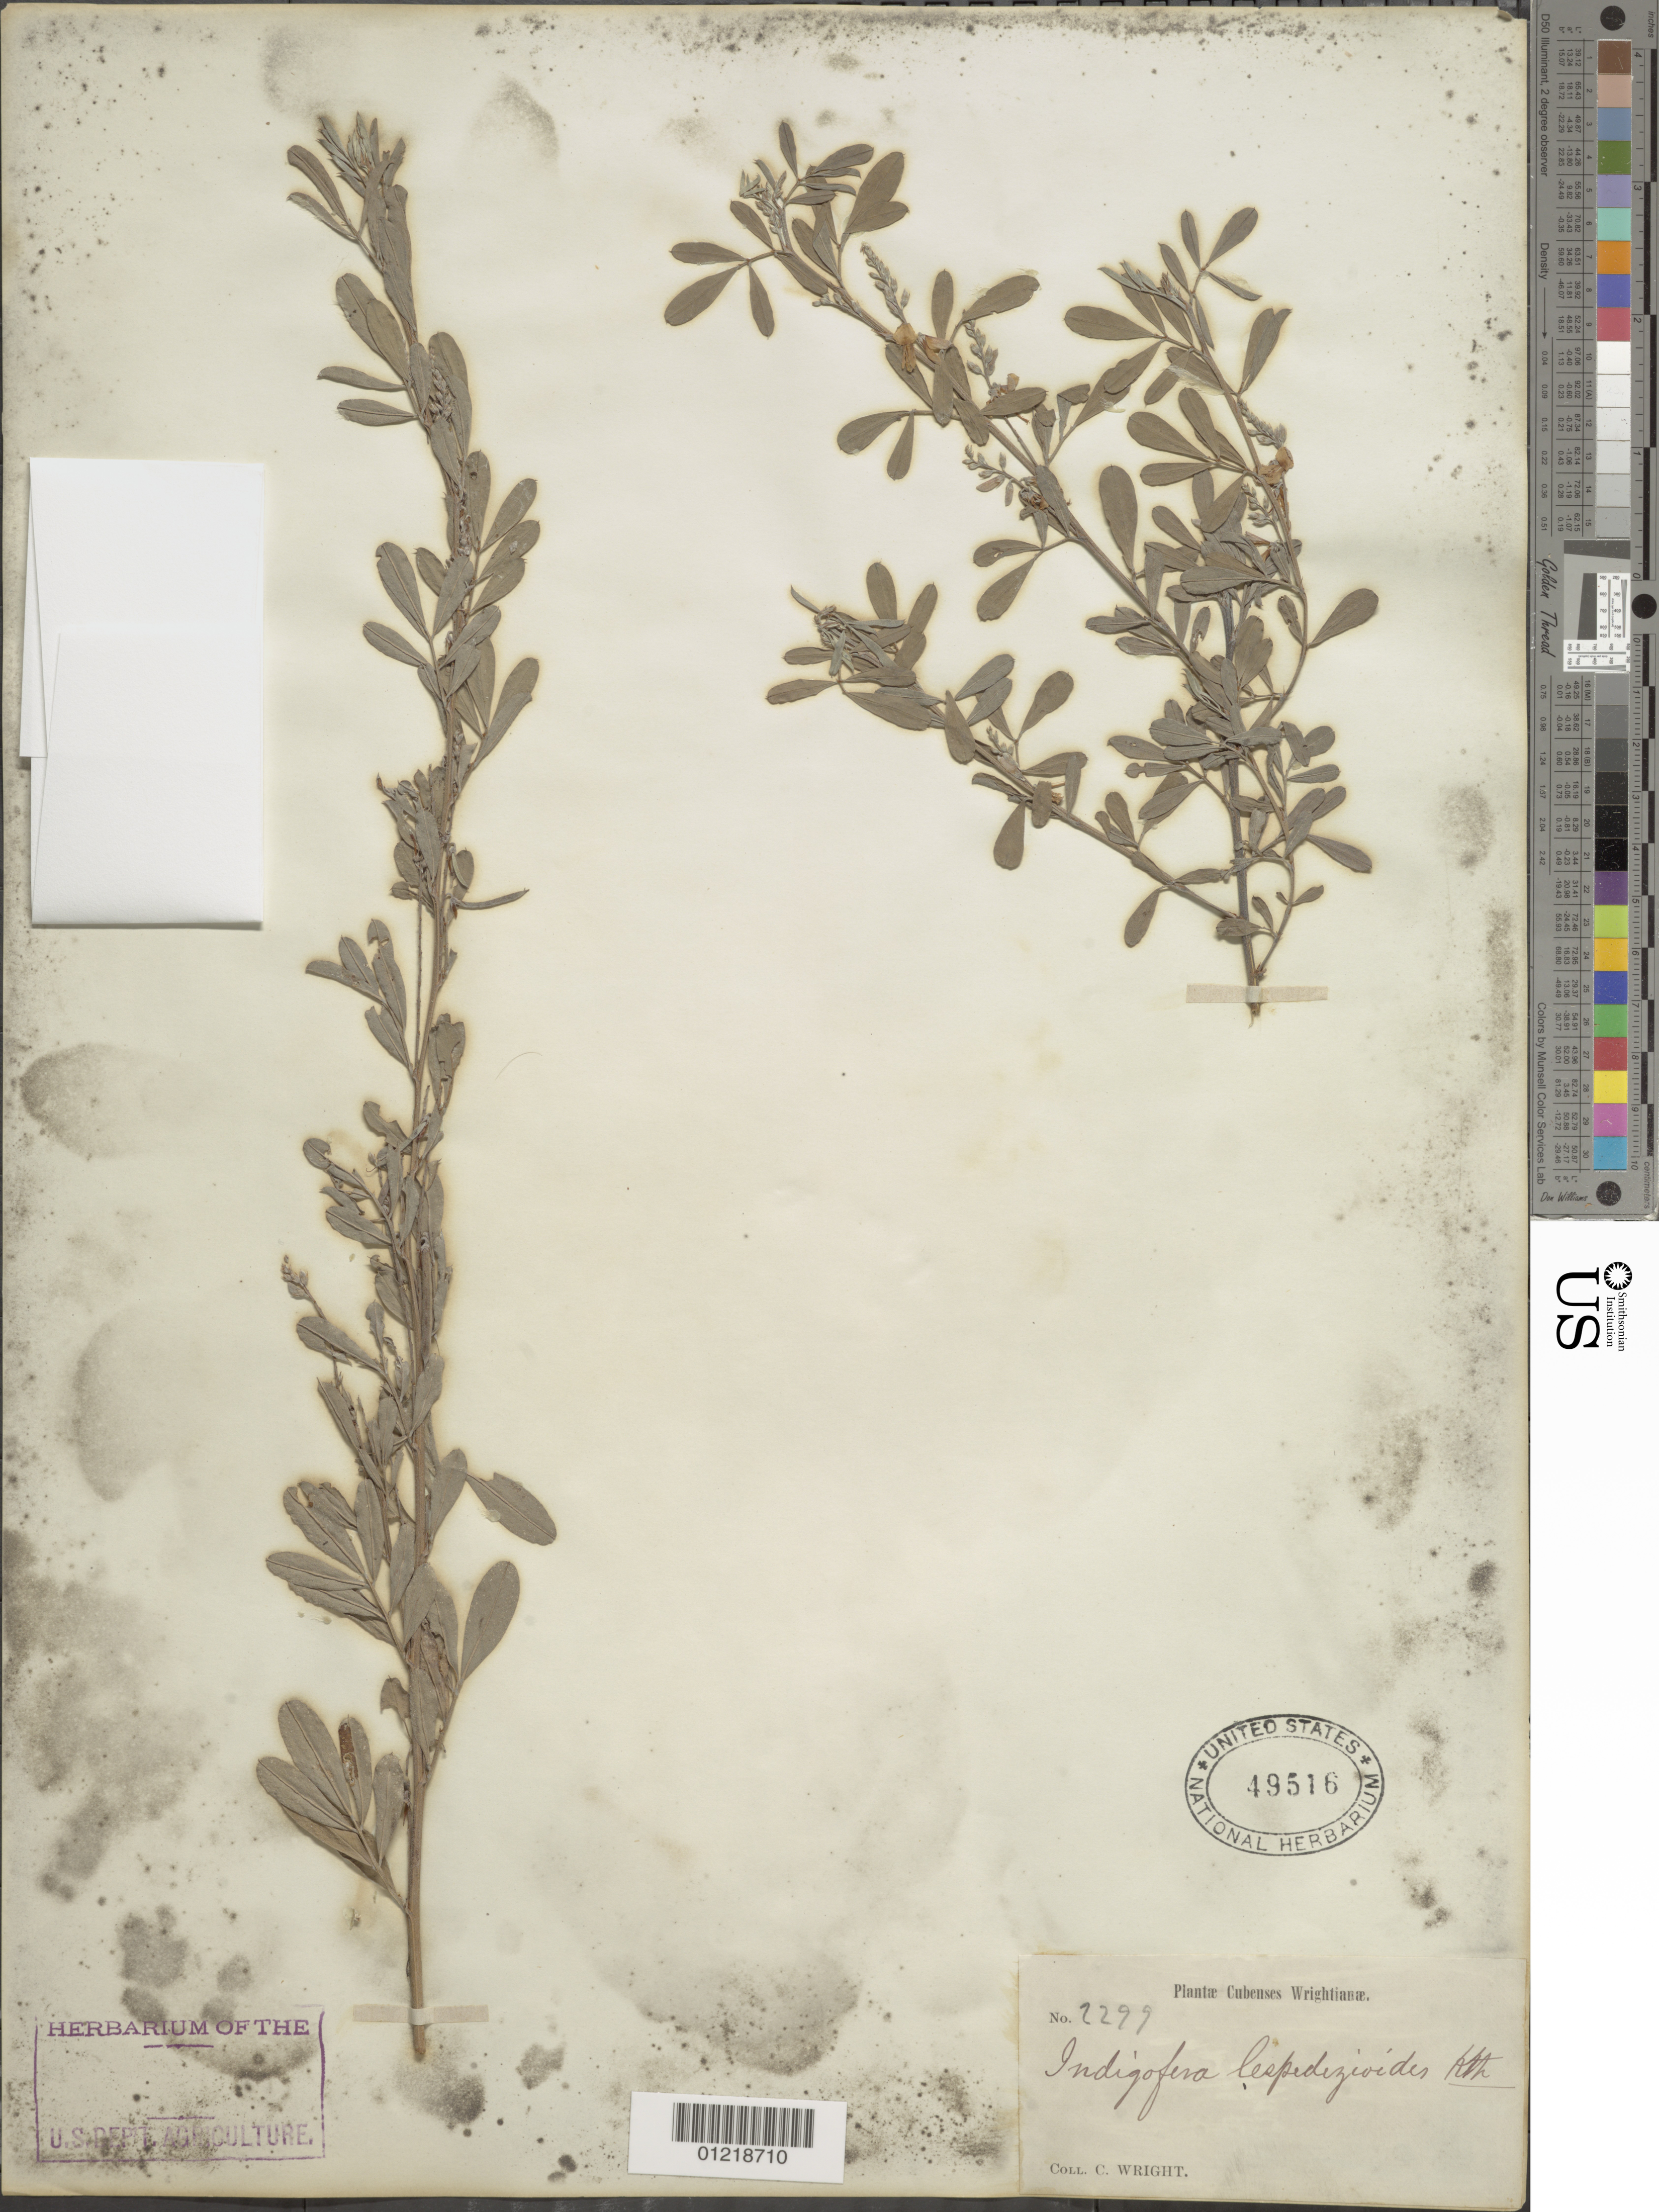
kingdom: Plantae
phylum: Tracheophyta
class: Magnoliopsida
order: Fabales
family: Fabaceae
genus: Indigofera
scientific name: Indigofera lespedezioides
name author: Kunth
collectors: C. Wright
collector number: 2299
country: Cuba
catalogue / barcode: US 49516